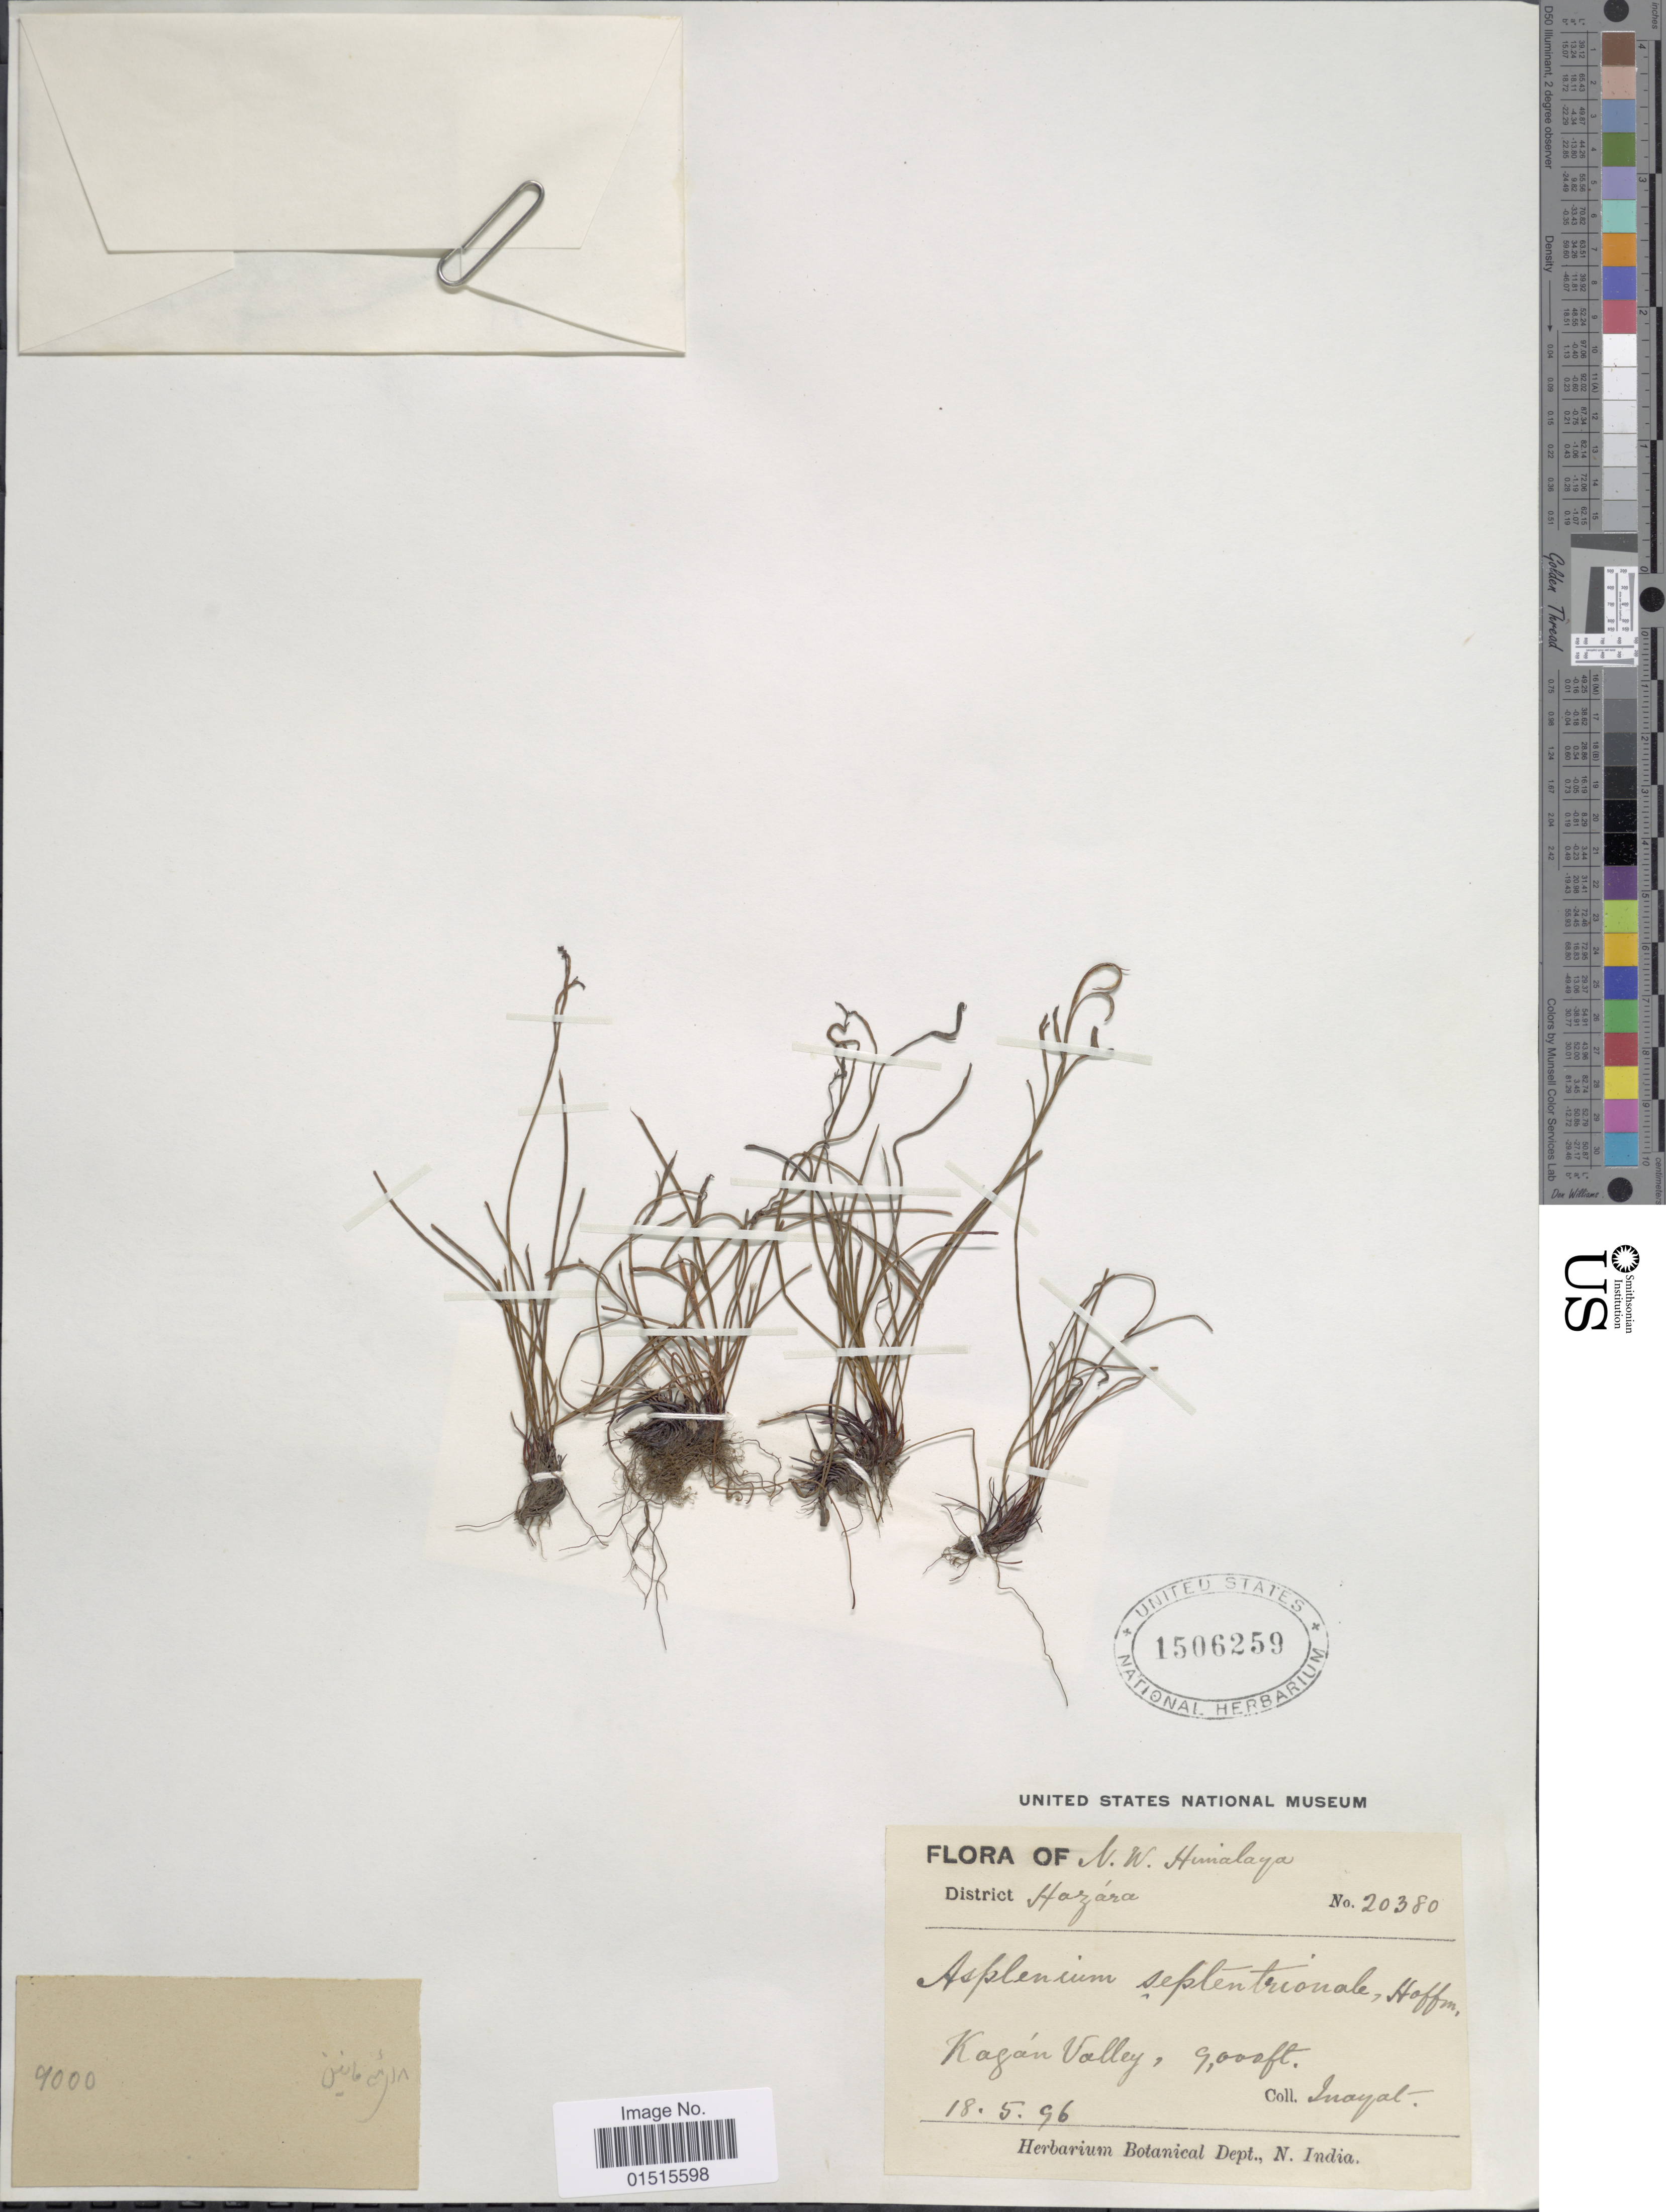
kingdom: Plantae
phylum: Tracheophyta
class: Polypodiopsida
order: Polypodiales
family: Aspleniaceae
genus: Asplenium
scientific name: Asplenium septentrionale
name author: (L.) Hoffm.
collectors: -. Inayat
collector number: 20380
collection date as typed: Transcribed d/m/y: 18/5/96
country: India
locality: N.W. Himalaya, Kagan Valley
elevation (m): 2743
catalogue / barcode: US 1506259